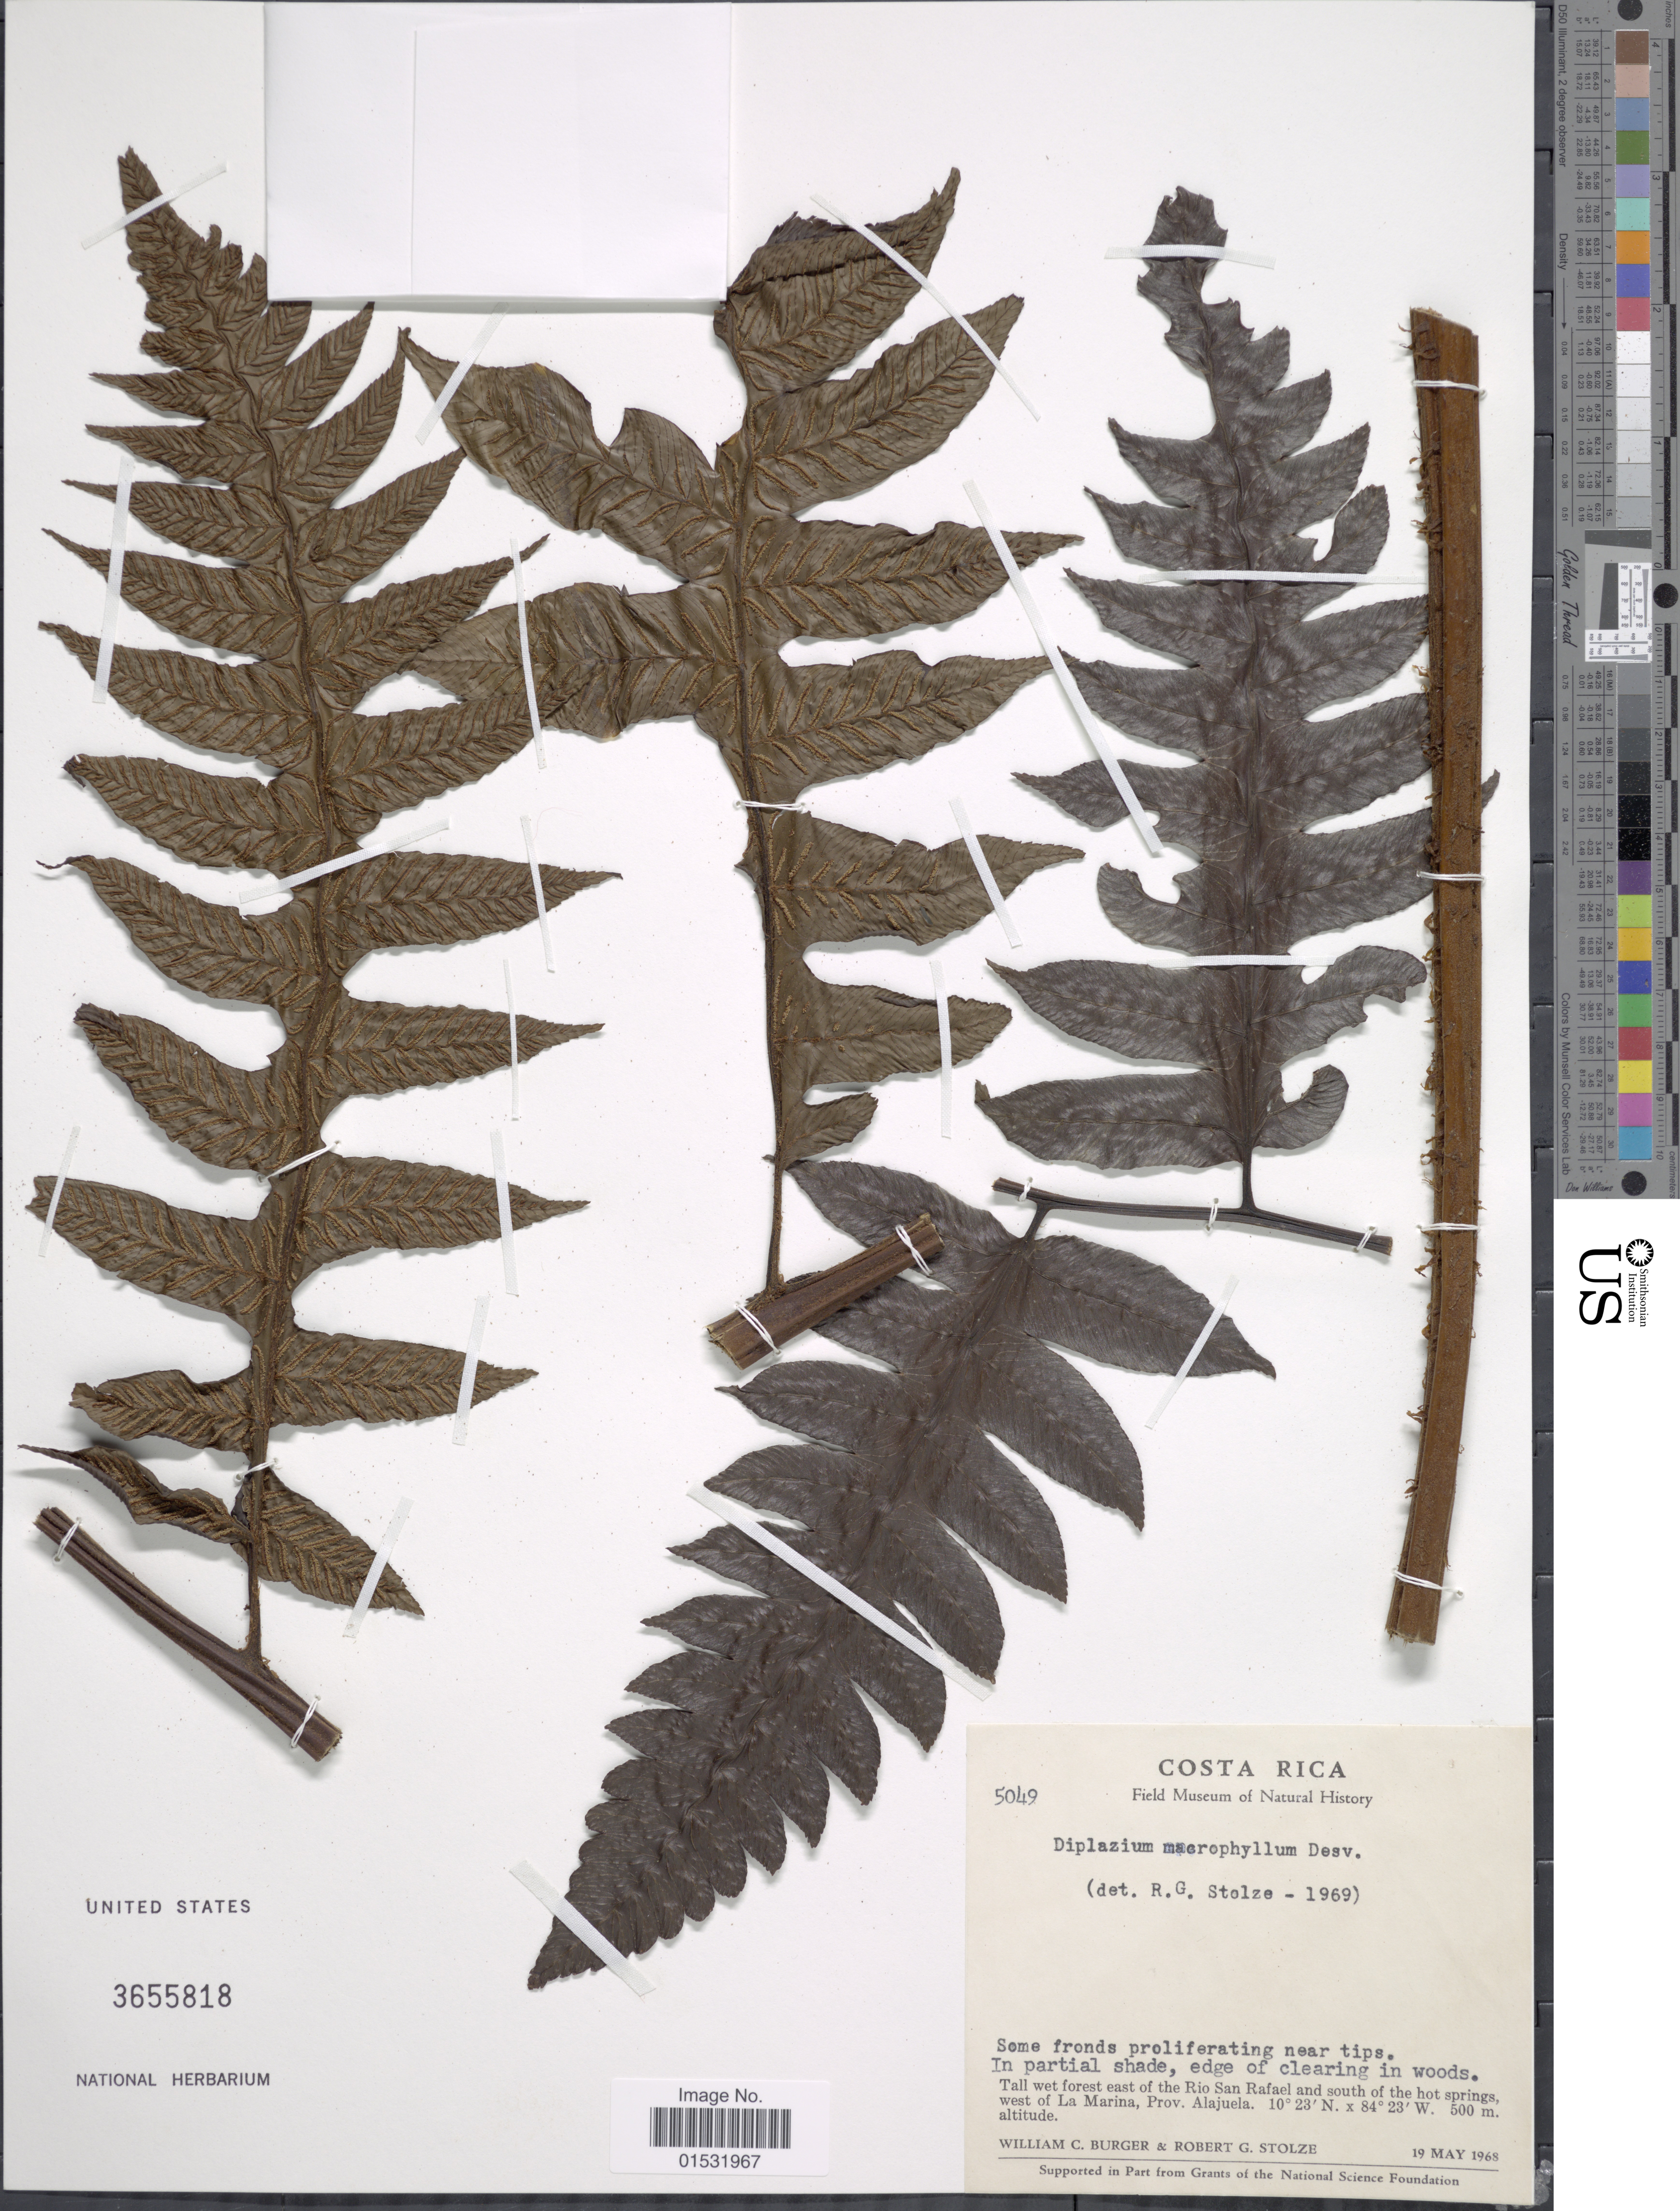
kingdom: Plantae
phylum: Tracheophyta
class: Polypodiopsida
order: Polypodiales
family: Athyriaceae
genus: Diplazium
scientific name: Diplazium macrophyllum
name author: Desv.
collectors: W. Burger & R. G. Stolze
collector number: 5049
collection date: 1968-05-19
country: Costa Rica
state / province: Alajuela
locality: Tall wet forest east of the Rio San Rafael and south of the hot springs, west of La Marina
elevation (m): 500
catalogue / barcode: US 3655818